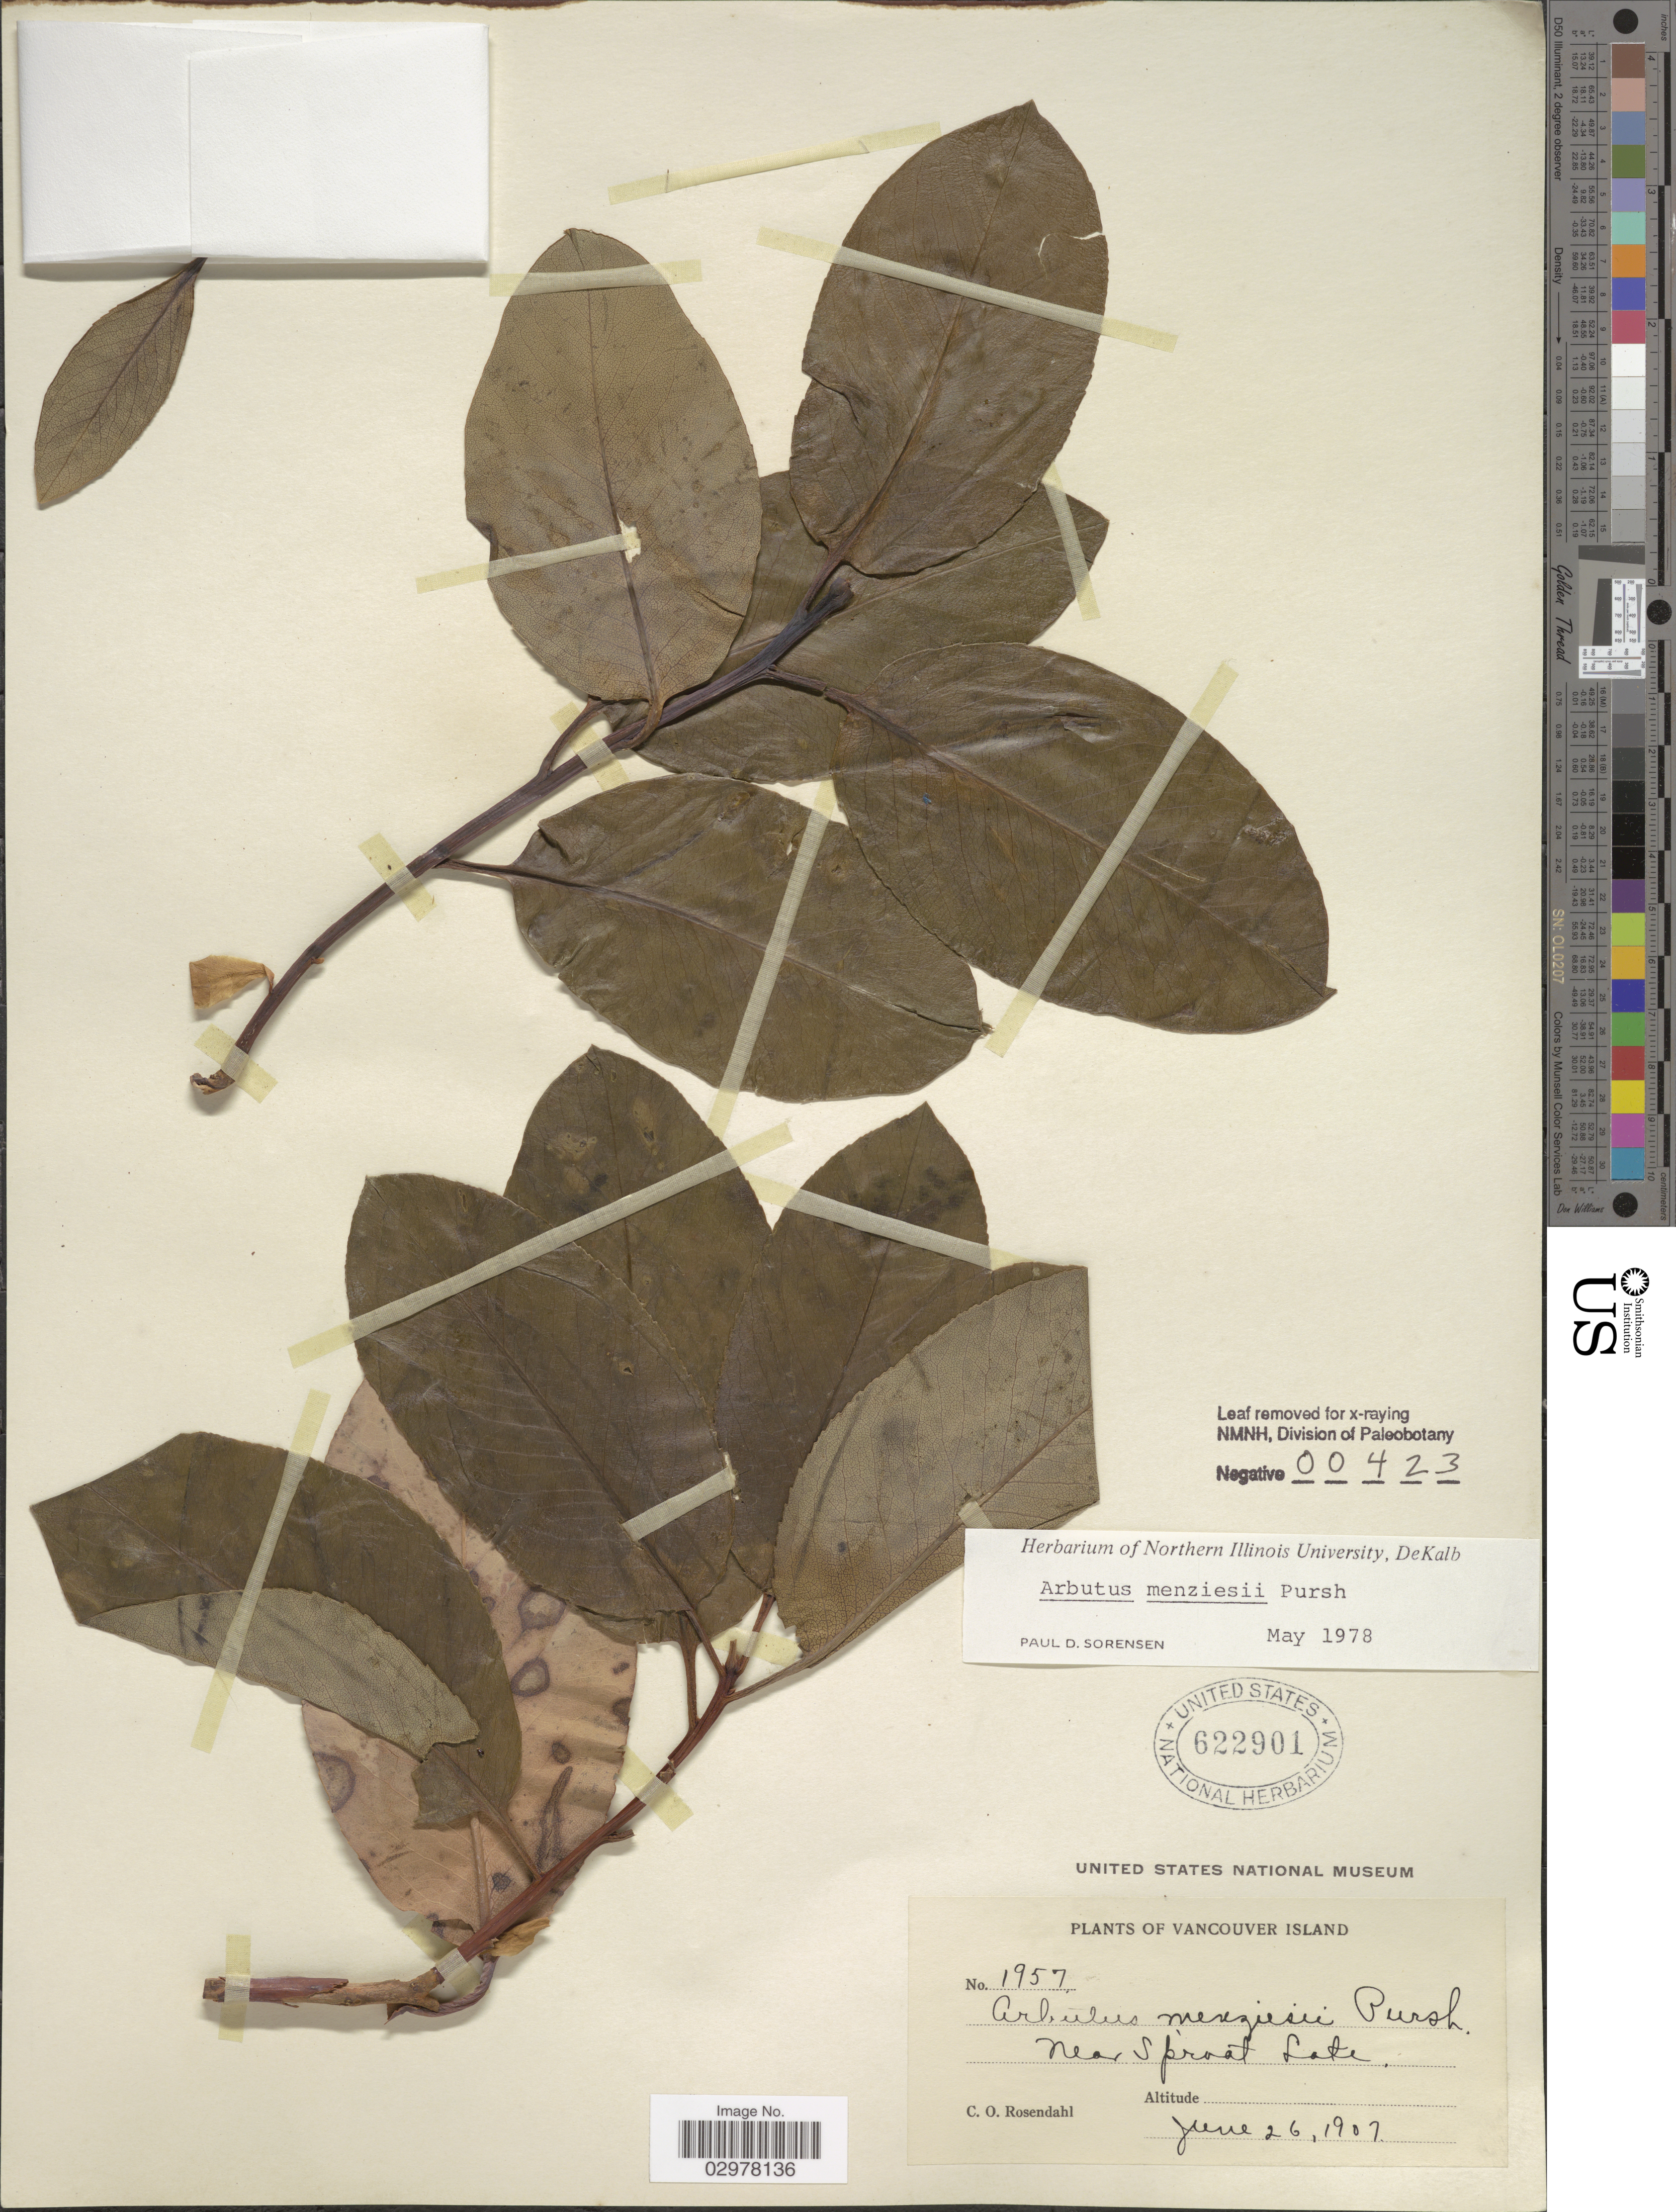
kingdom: Plantae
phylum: Tracheophyta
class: Magnoliopsida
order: Ericales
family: Ericaceae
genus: Arbutus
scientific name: Arbutus menziesii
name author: Pursh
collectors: C. O. Rosendahl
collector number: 1957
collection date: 1907-06-26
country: Canada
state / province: British Columbia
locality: Vancouver Island. Near Sproat Lake.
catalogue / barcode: US 622901